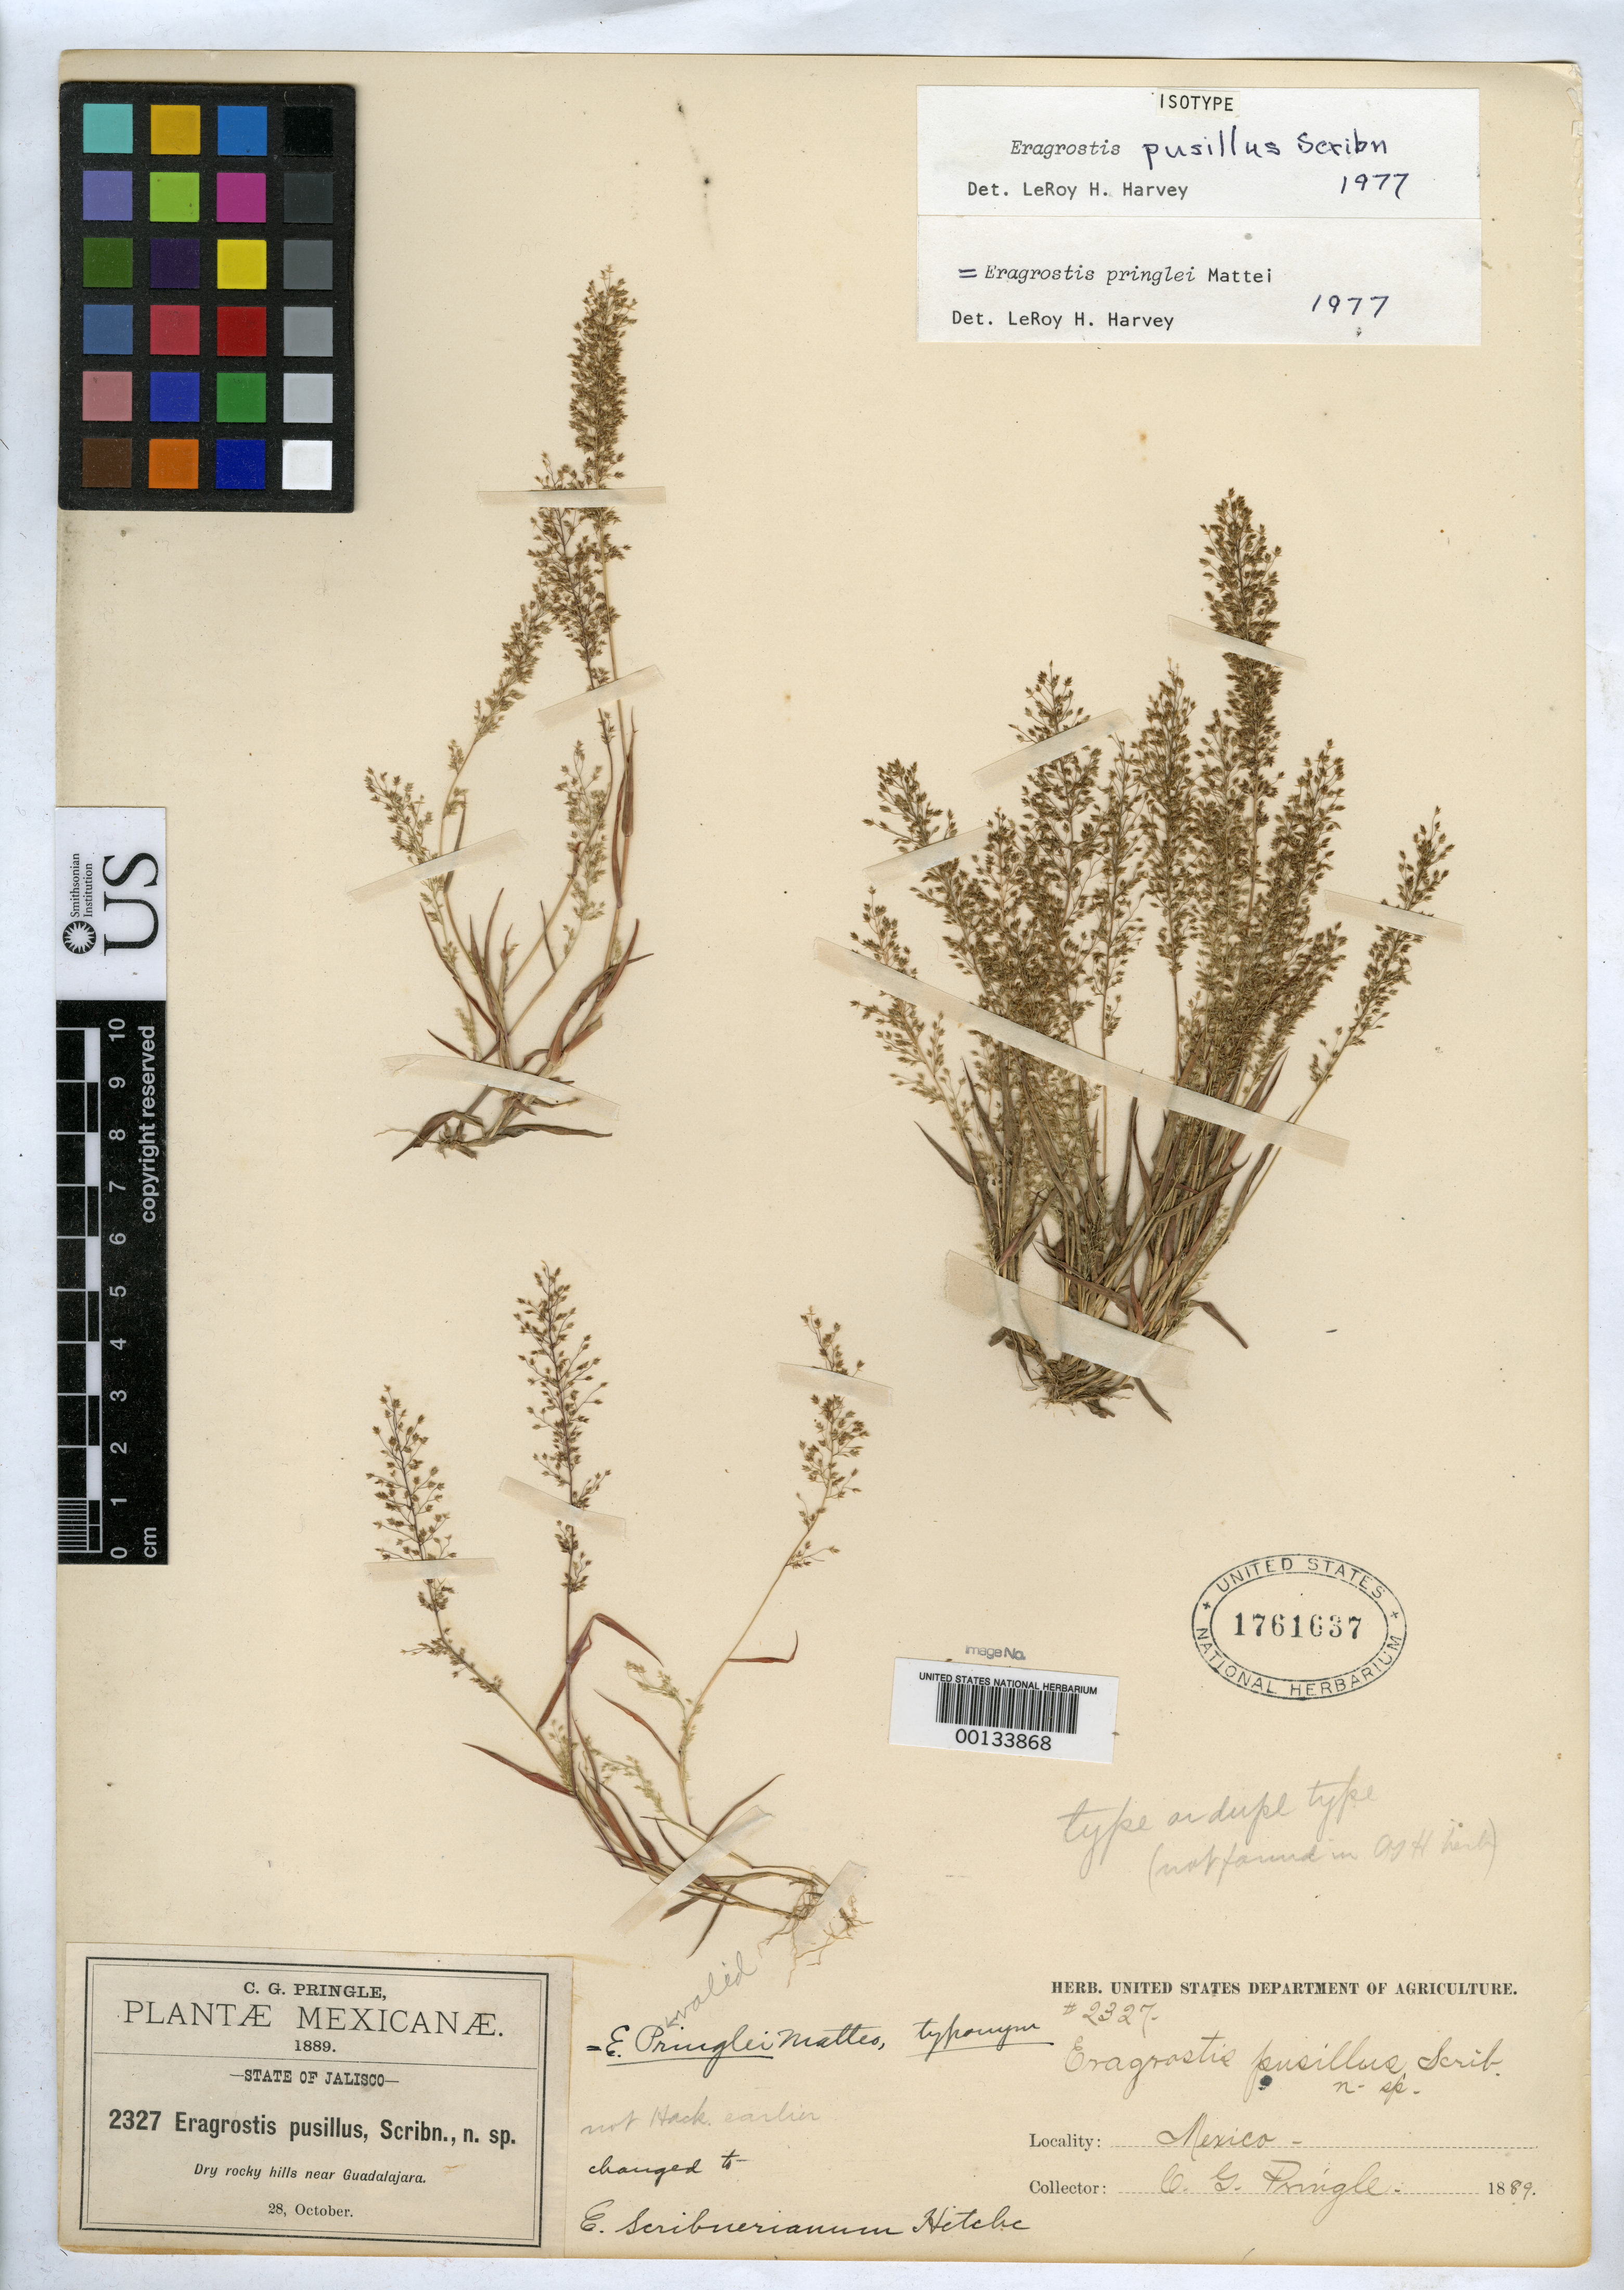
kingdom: Plantae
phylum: Tracheophyta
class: Liliopsida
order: Poales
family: Poaceae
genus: Eragrostis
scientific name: Eragrostis pusillus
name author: Scribn. ex W.J. Beal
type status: Isotype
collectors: C. G. Pringle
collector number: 2327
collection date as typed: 28 Oct 1889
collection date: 1889-10-28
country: Mexico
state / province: Jalisco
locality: Near Guadalajara.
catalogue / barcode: US 1761637